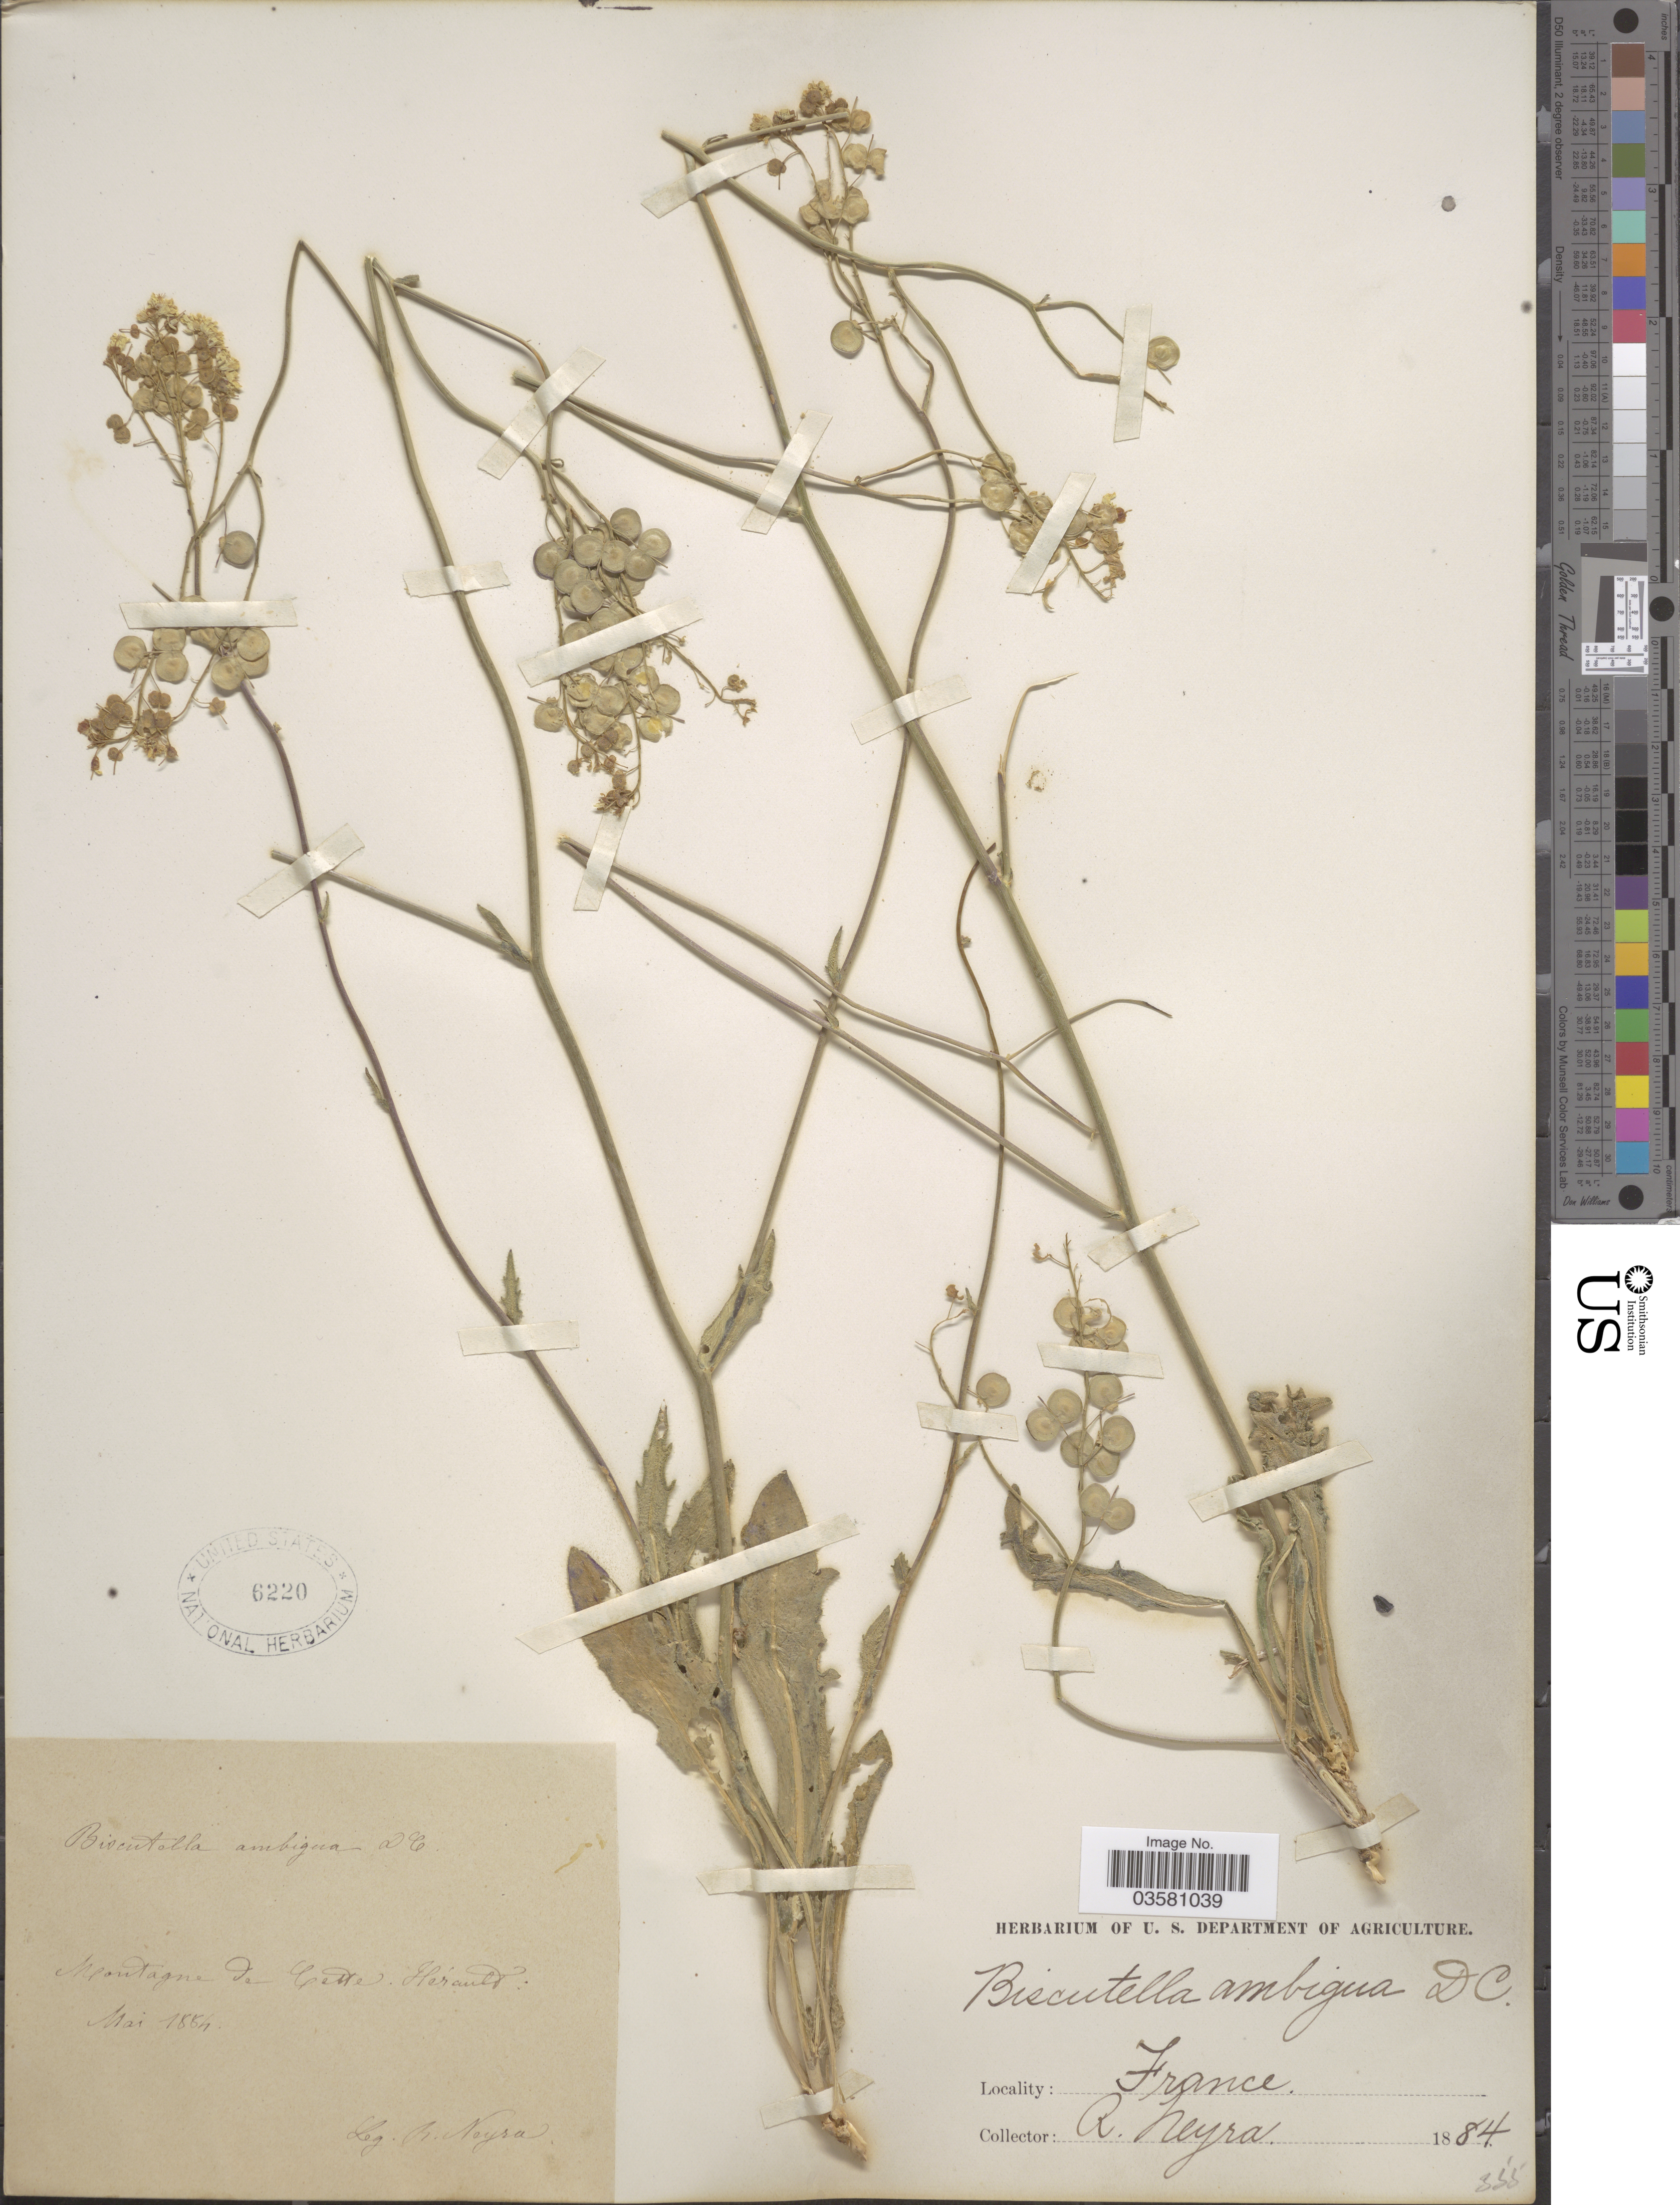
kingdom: Plantae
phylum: Tracheophyta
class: Magnoliopsida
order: Brassicales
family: Brassicaceae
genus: Biscutella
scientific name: Biscutella ambigua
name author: DC.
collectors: R. Neyra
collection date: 1884-05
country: France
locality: Montagne de Cette Hérault.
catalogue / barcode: US 6220